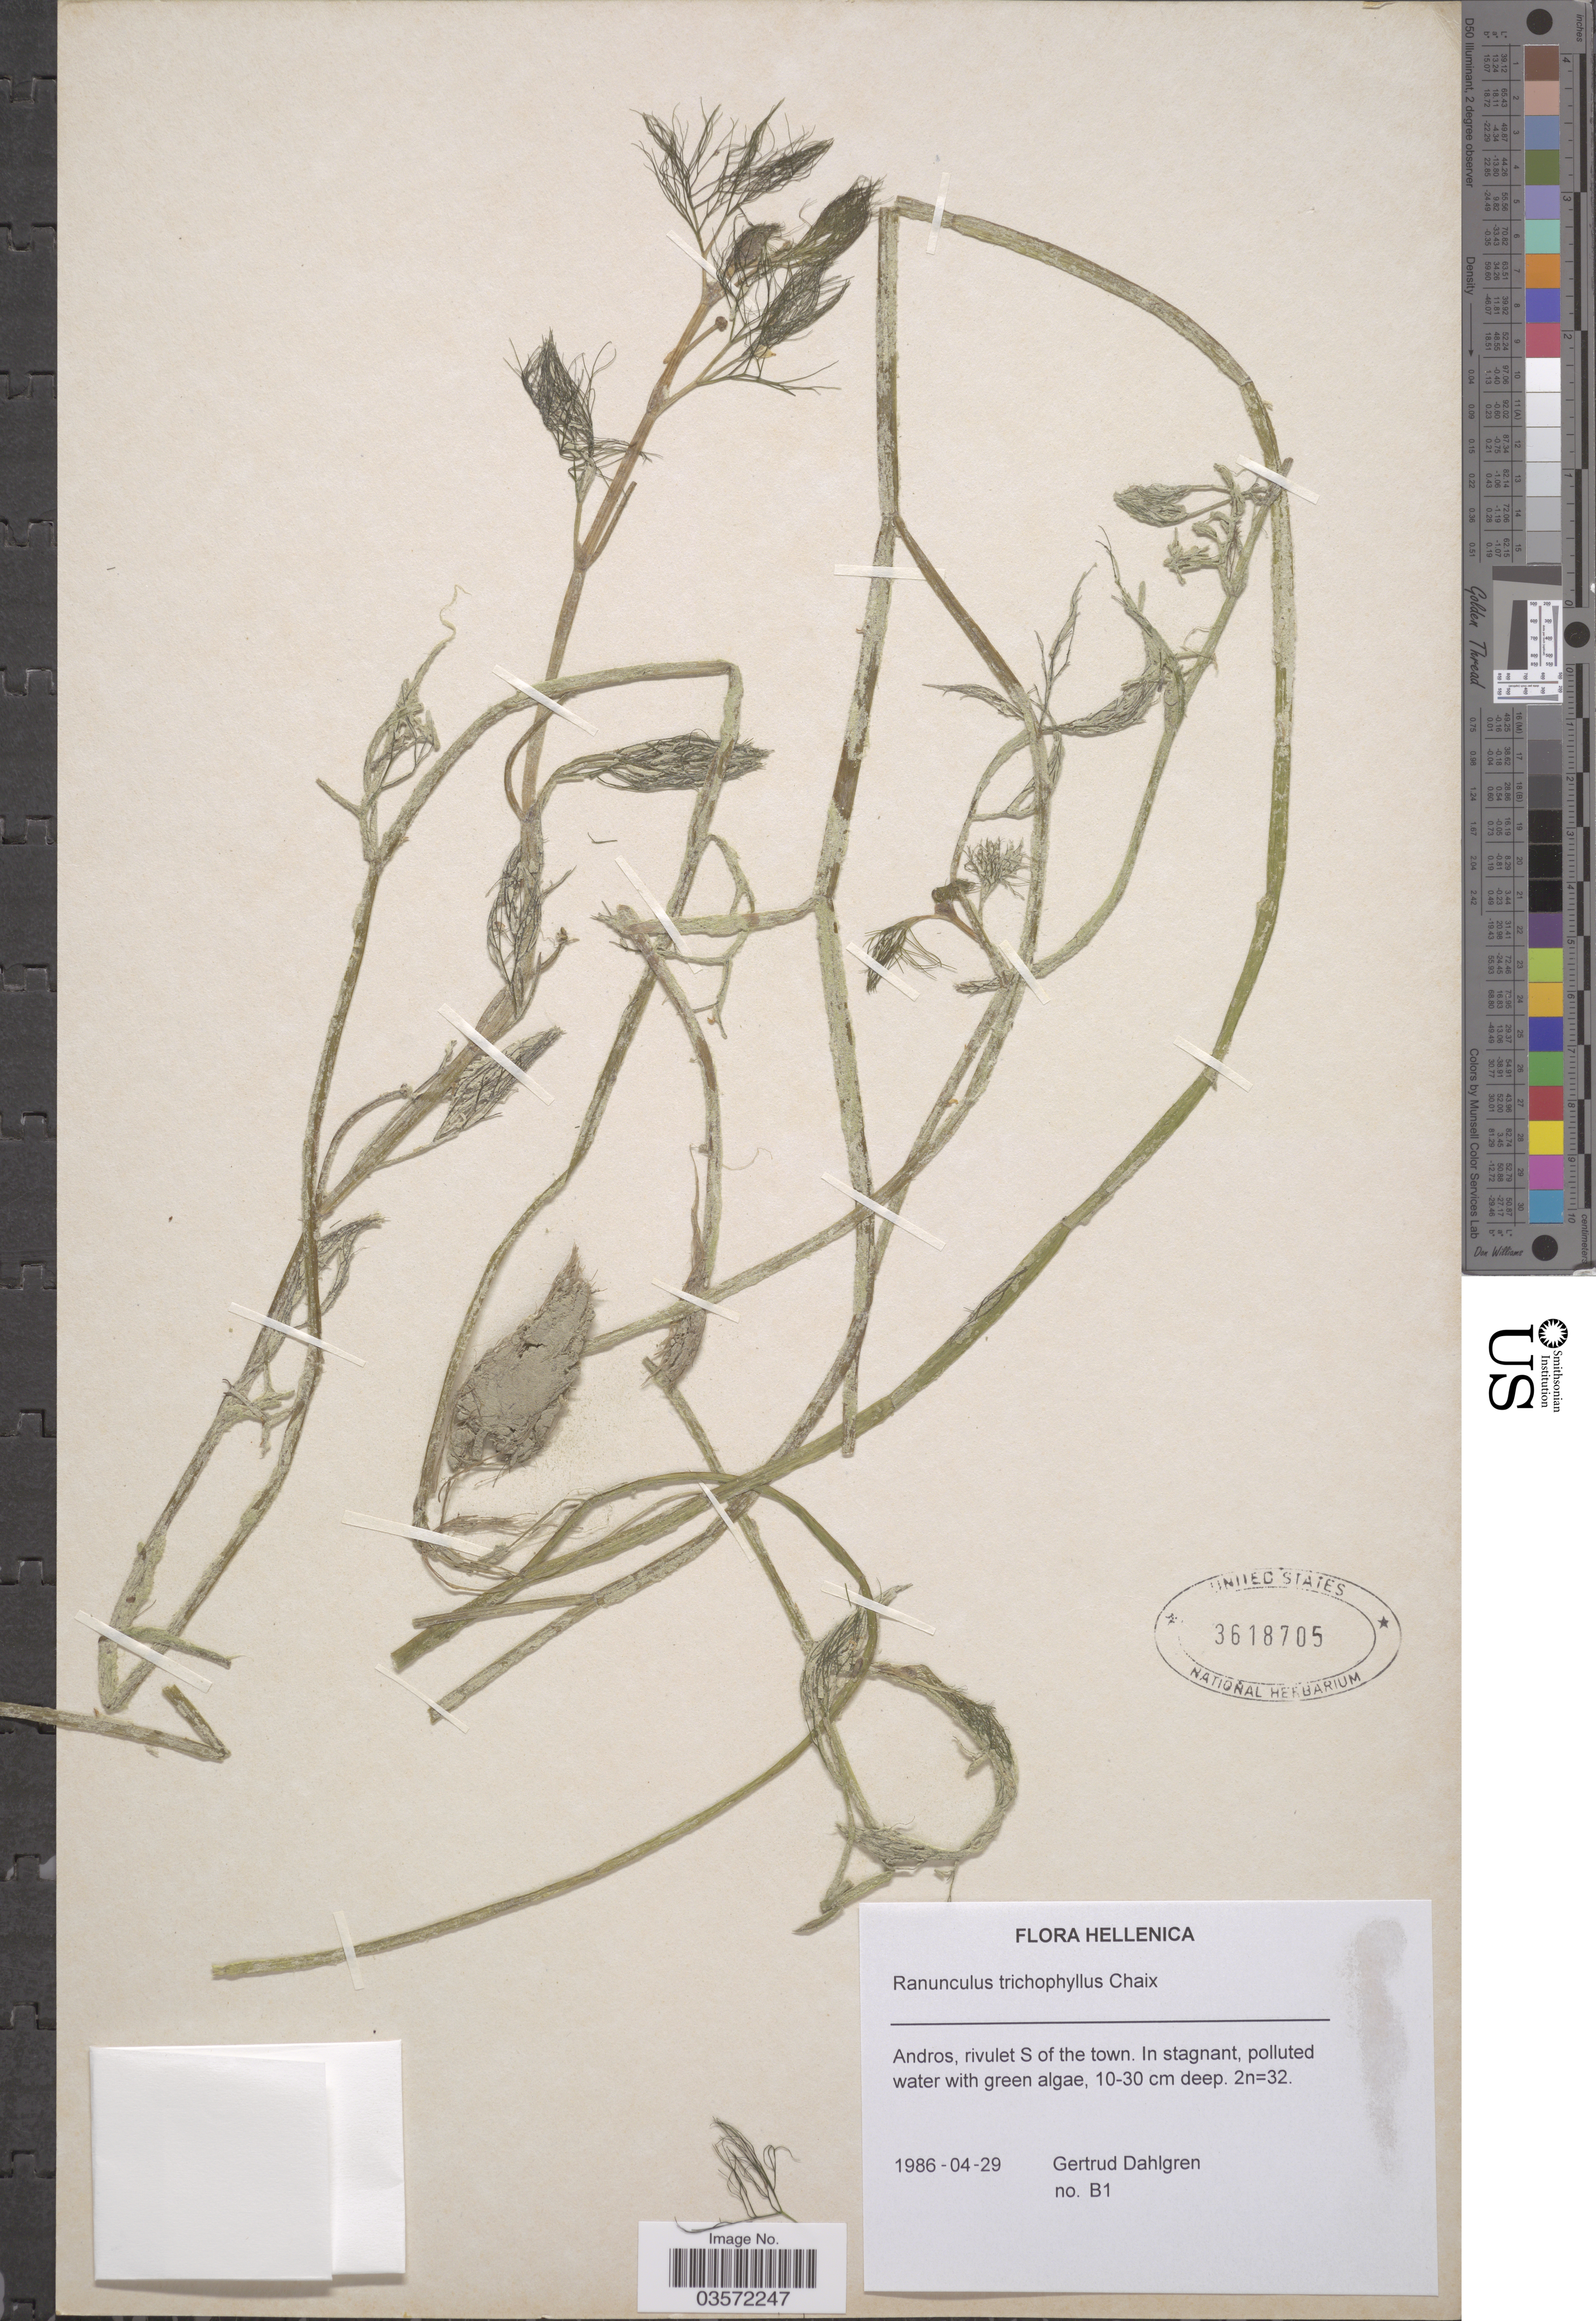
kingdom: Plantae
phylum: Tracheophyta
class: Magnoliopsida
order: Ranunculales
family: Ranunculaceae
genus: Ranunculus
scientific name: Ranunculus trichophyllus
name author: Chaix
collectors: G. Dahlgren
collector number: B1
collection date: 1986-04-29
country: Greece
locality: Hellenica. Andros, rivulet S of the town.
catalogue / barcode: US 3618705